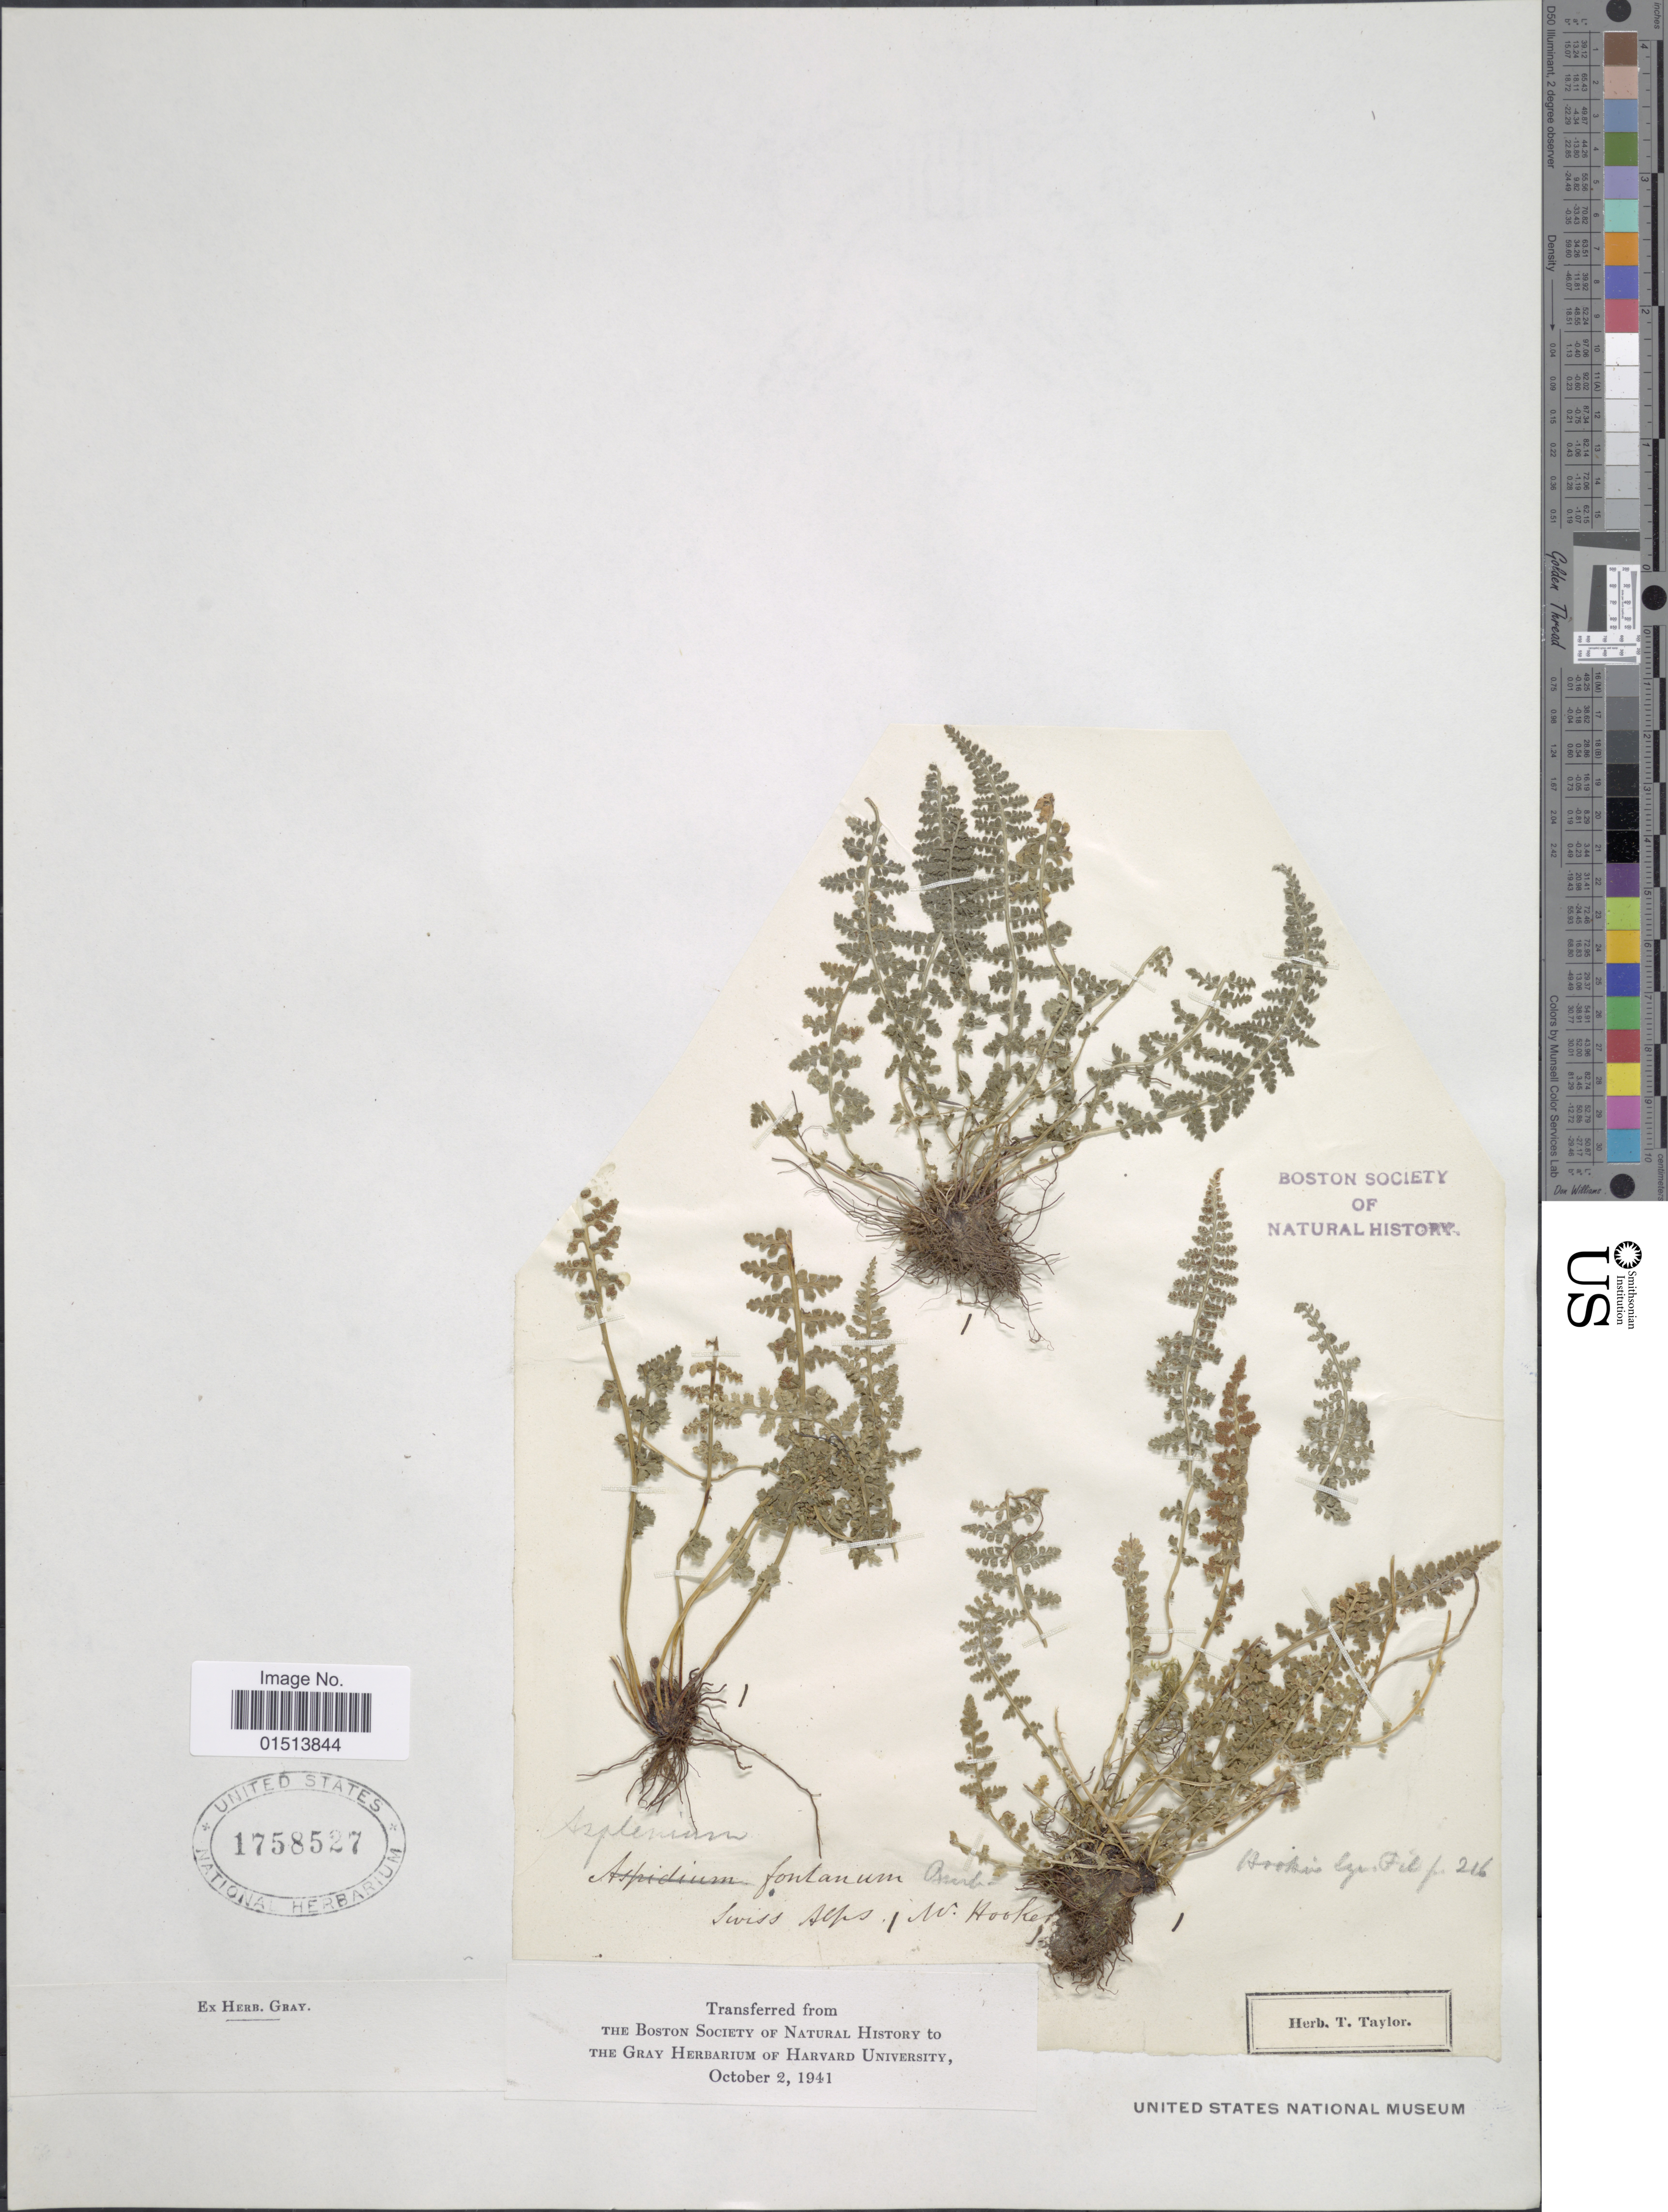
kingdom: Plantae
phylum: Tracheophyta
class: Polypodiopsida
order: Polypodiales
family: Aspleniaceae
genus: Asplenium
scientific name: Asplenium fontanum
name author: (L.) Bernh.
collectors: W. Hooker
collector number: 1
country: Switzerland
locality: Swiss Alps.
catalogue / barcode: US 1758527